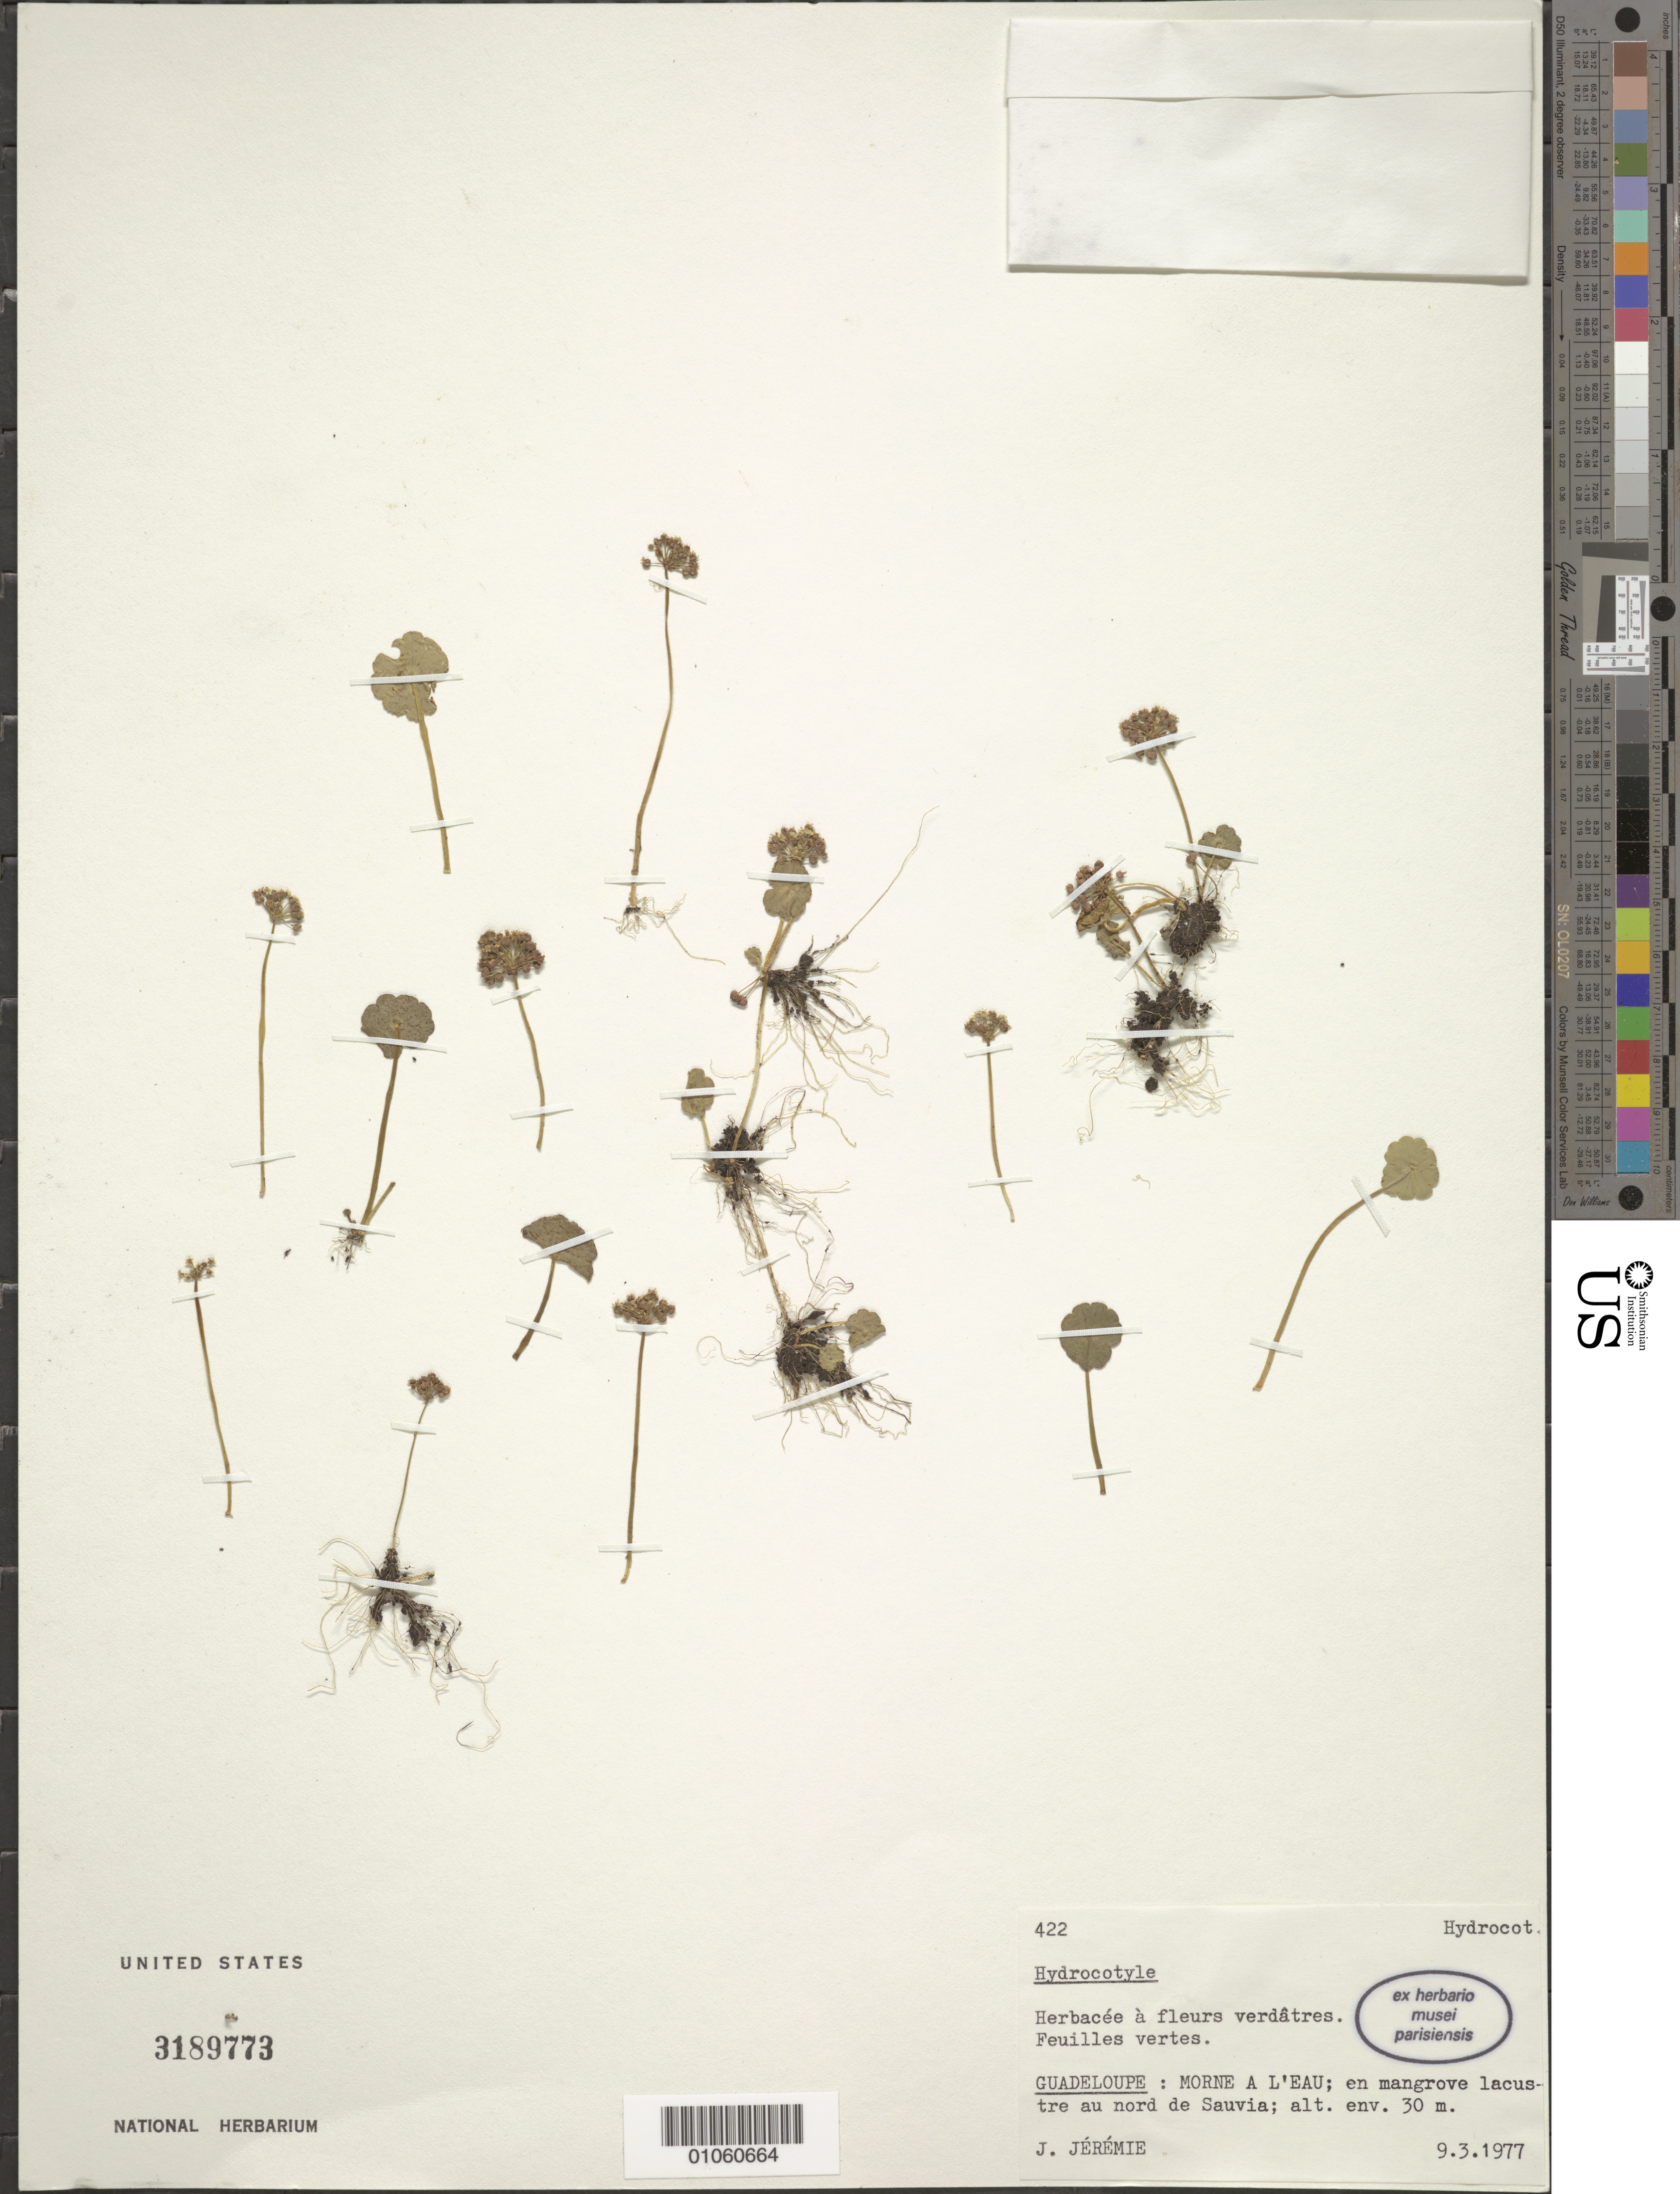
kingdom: Plantae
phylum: Tracheophyta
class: Magnoliopsida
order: Apiales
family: Araliaceae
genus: Hydrocotyle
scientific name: Hydrocotyle umbellata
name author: L.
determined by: Mendoza, M.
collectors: J. Jérémie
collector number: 422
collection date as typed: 09 Mar 1977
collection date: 1977-03-09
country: Guadeloupe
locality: Morne a l'Eau, nord de Sauvia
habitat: En mangrove lacustre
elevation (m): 30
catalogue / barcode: US 3189773